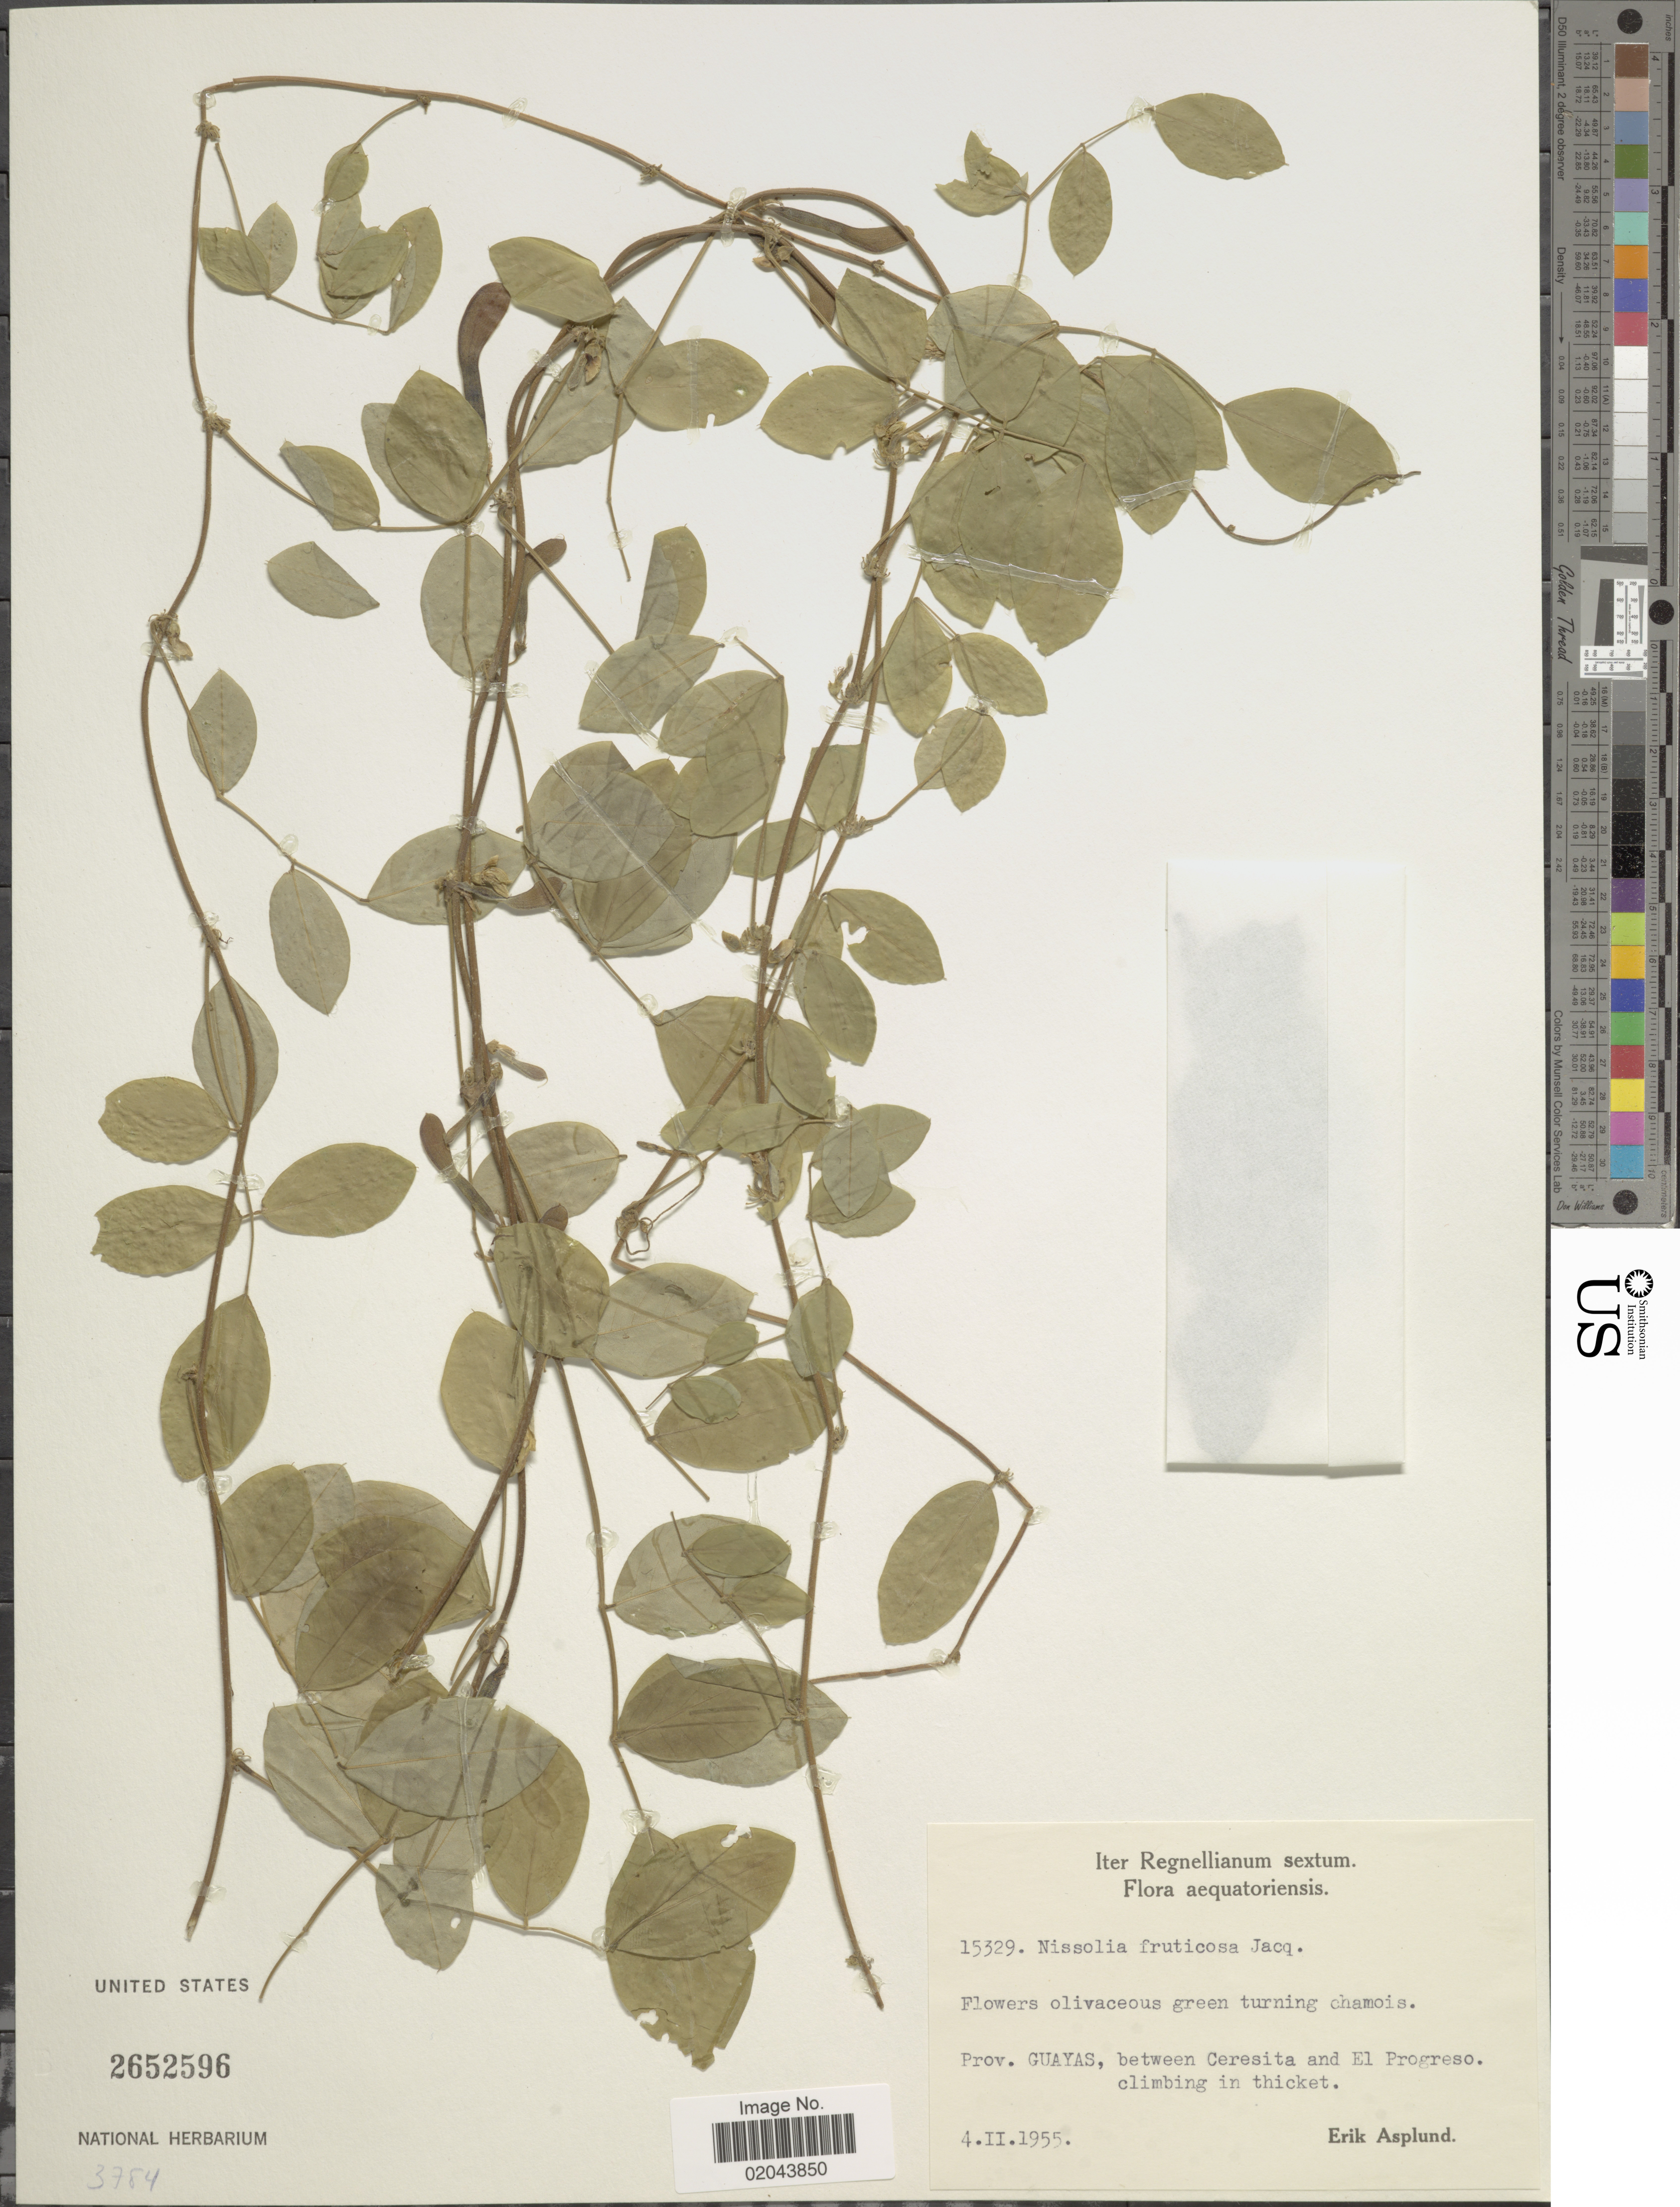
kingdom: Plantae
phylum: Tracheophyta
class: Magnoliopsida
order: Fabales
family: Fabaceae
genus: Nissolia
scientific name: Nissolia fruticosa var. fruticosa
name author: Jacq.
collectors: E. Asplund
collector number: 15329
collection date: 1955-02-04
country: Ecuador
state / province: Guayas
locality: Between Ceresita and El Progreso.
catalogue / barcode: US 2652596